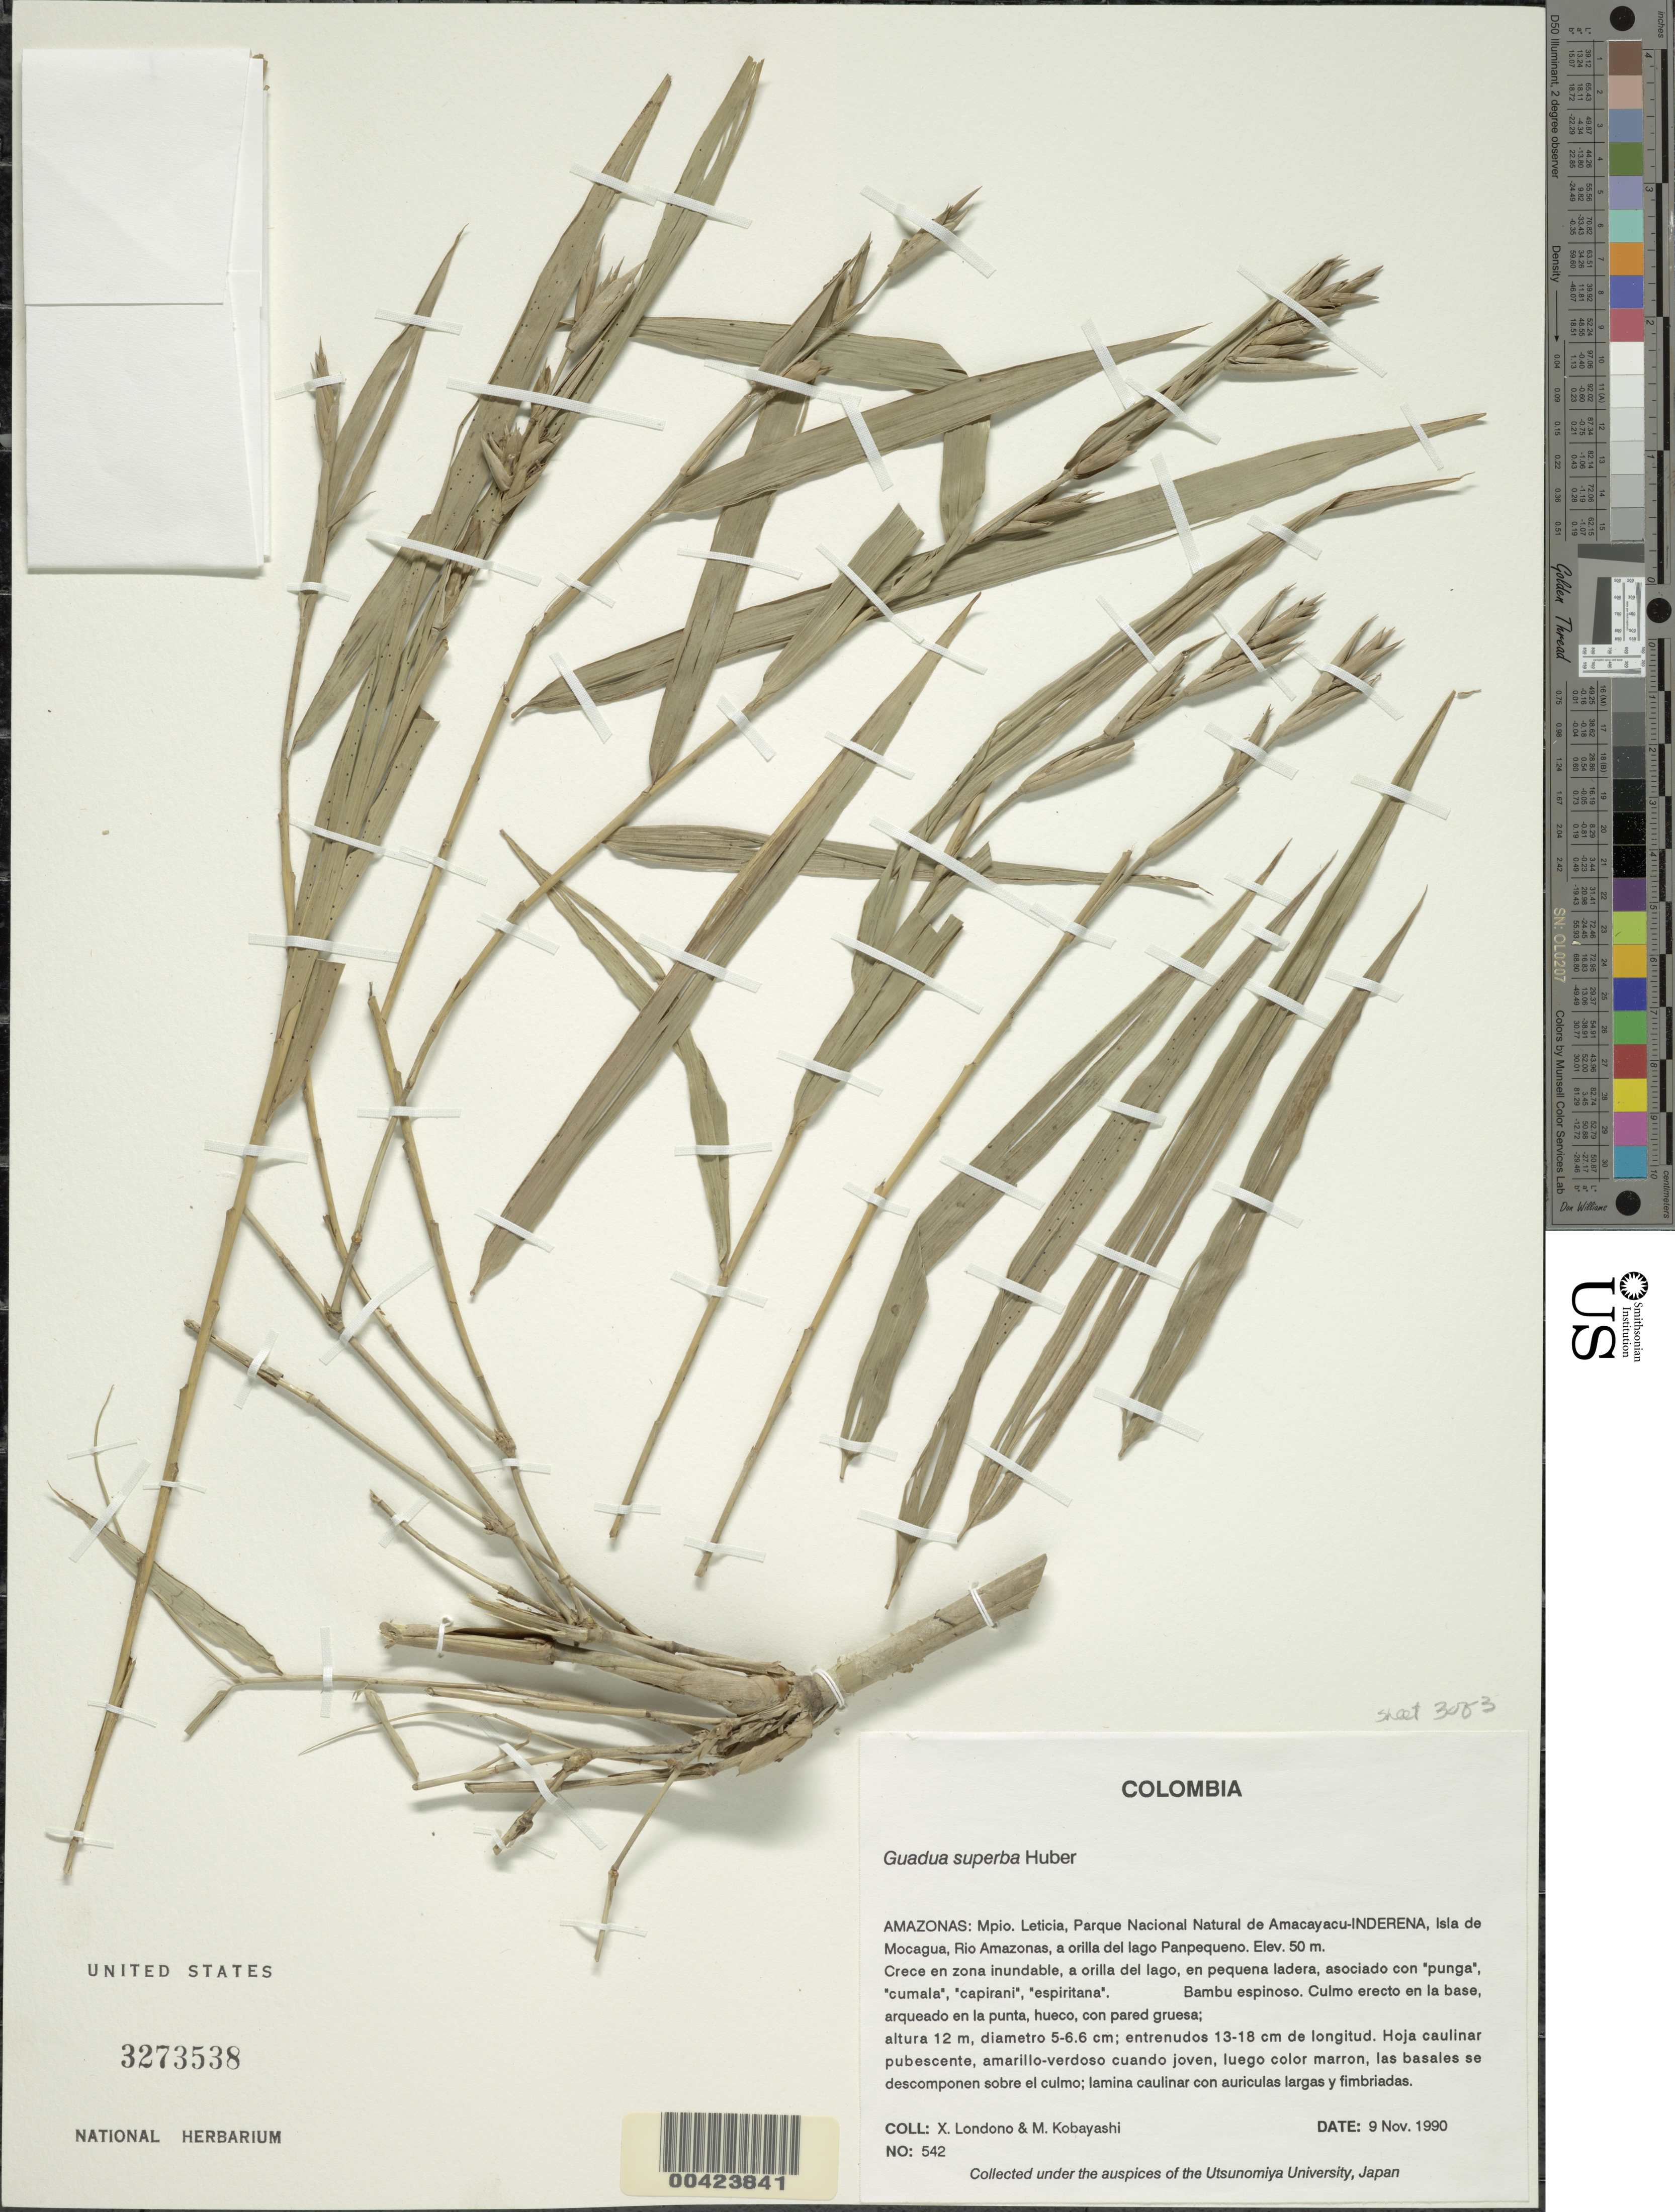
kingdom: Plantae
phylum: Tracheophyta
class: Liliopsida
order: Poales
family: Poaceae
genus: Guadua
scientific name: Guadua superba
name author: Huber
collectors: X. Londoño & M. Kobayashi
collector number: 542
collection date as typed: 09 Nov 1990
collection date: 1990-11-09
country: Colombia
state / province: Amazônas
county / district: Leticia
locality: Parque Nacional Natural de Amaca-Yacu - Inderena, Isla de Mocagua, Rio Amazonas, a Orila del Lago Panpequeno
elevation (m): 50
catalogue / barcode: US 3273538